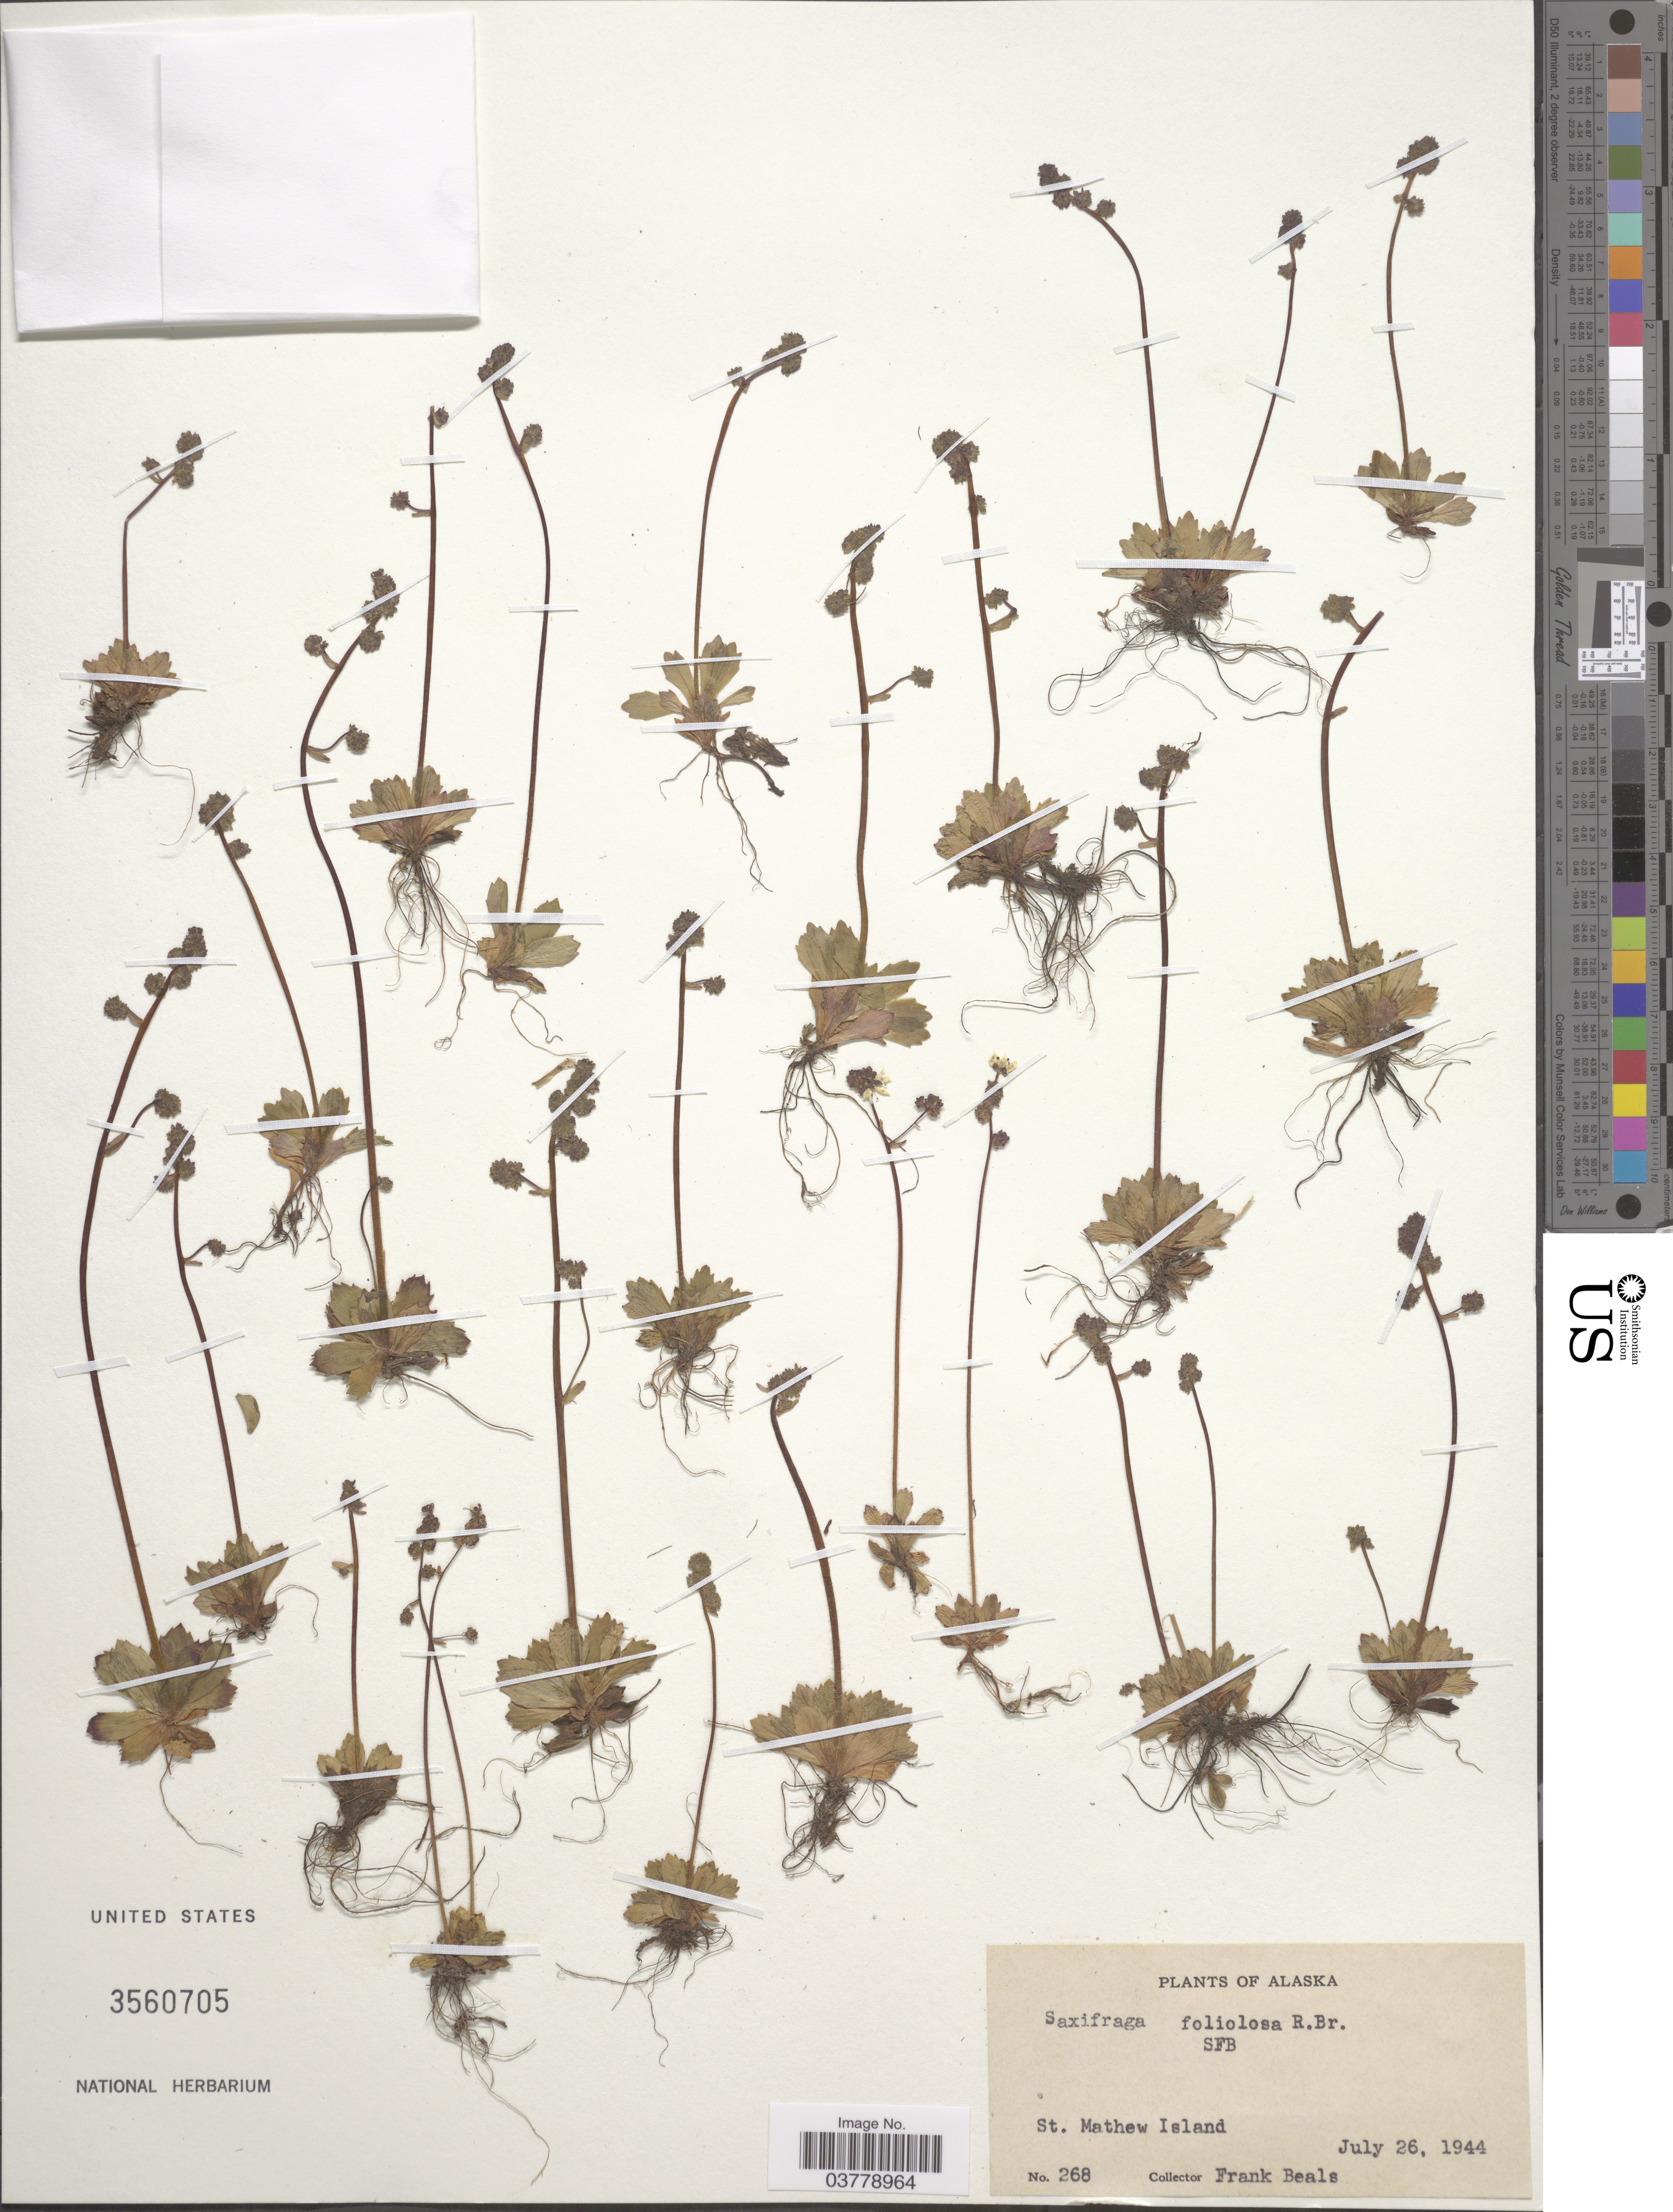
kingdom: Plantae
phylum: Tracheophyta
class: Magnoliopsida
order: Saxifragales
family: Saxifragaceae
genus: Micranthes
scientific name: Micranthes foliolosa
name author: (R. Br.) Gornall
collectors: F. Beals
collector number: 268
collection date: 1944-07-26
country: United States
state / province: Alaska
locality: St. Mathew Island.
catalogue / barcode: US 3560705